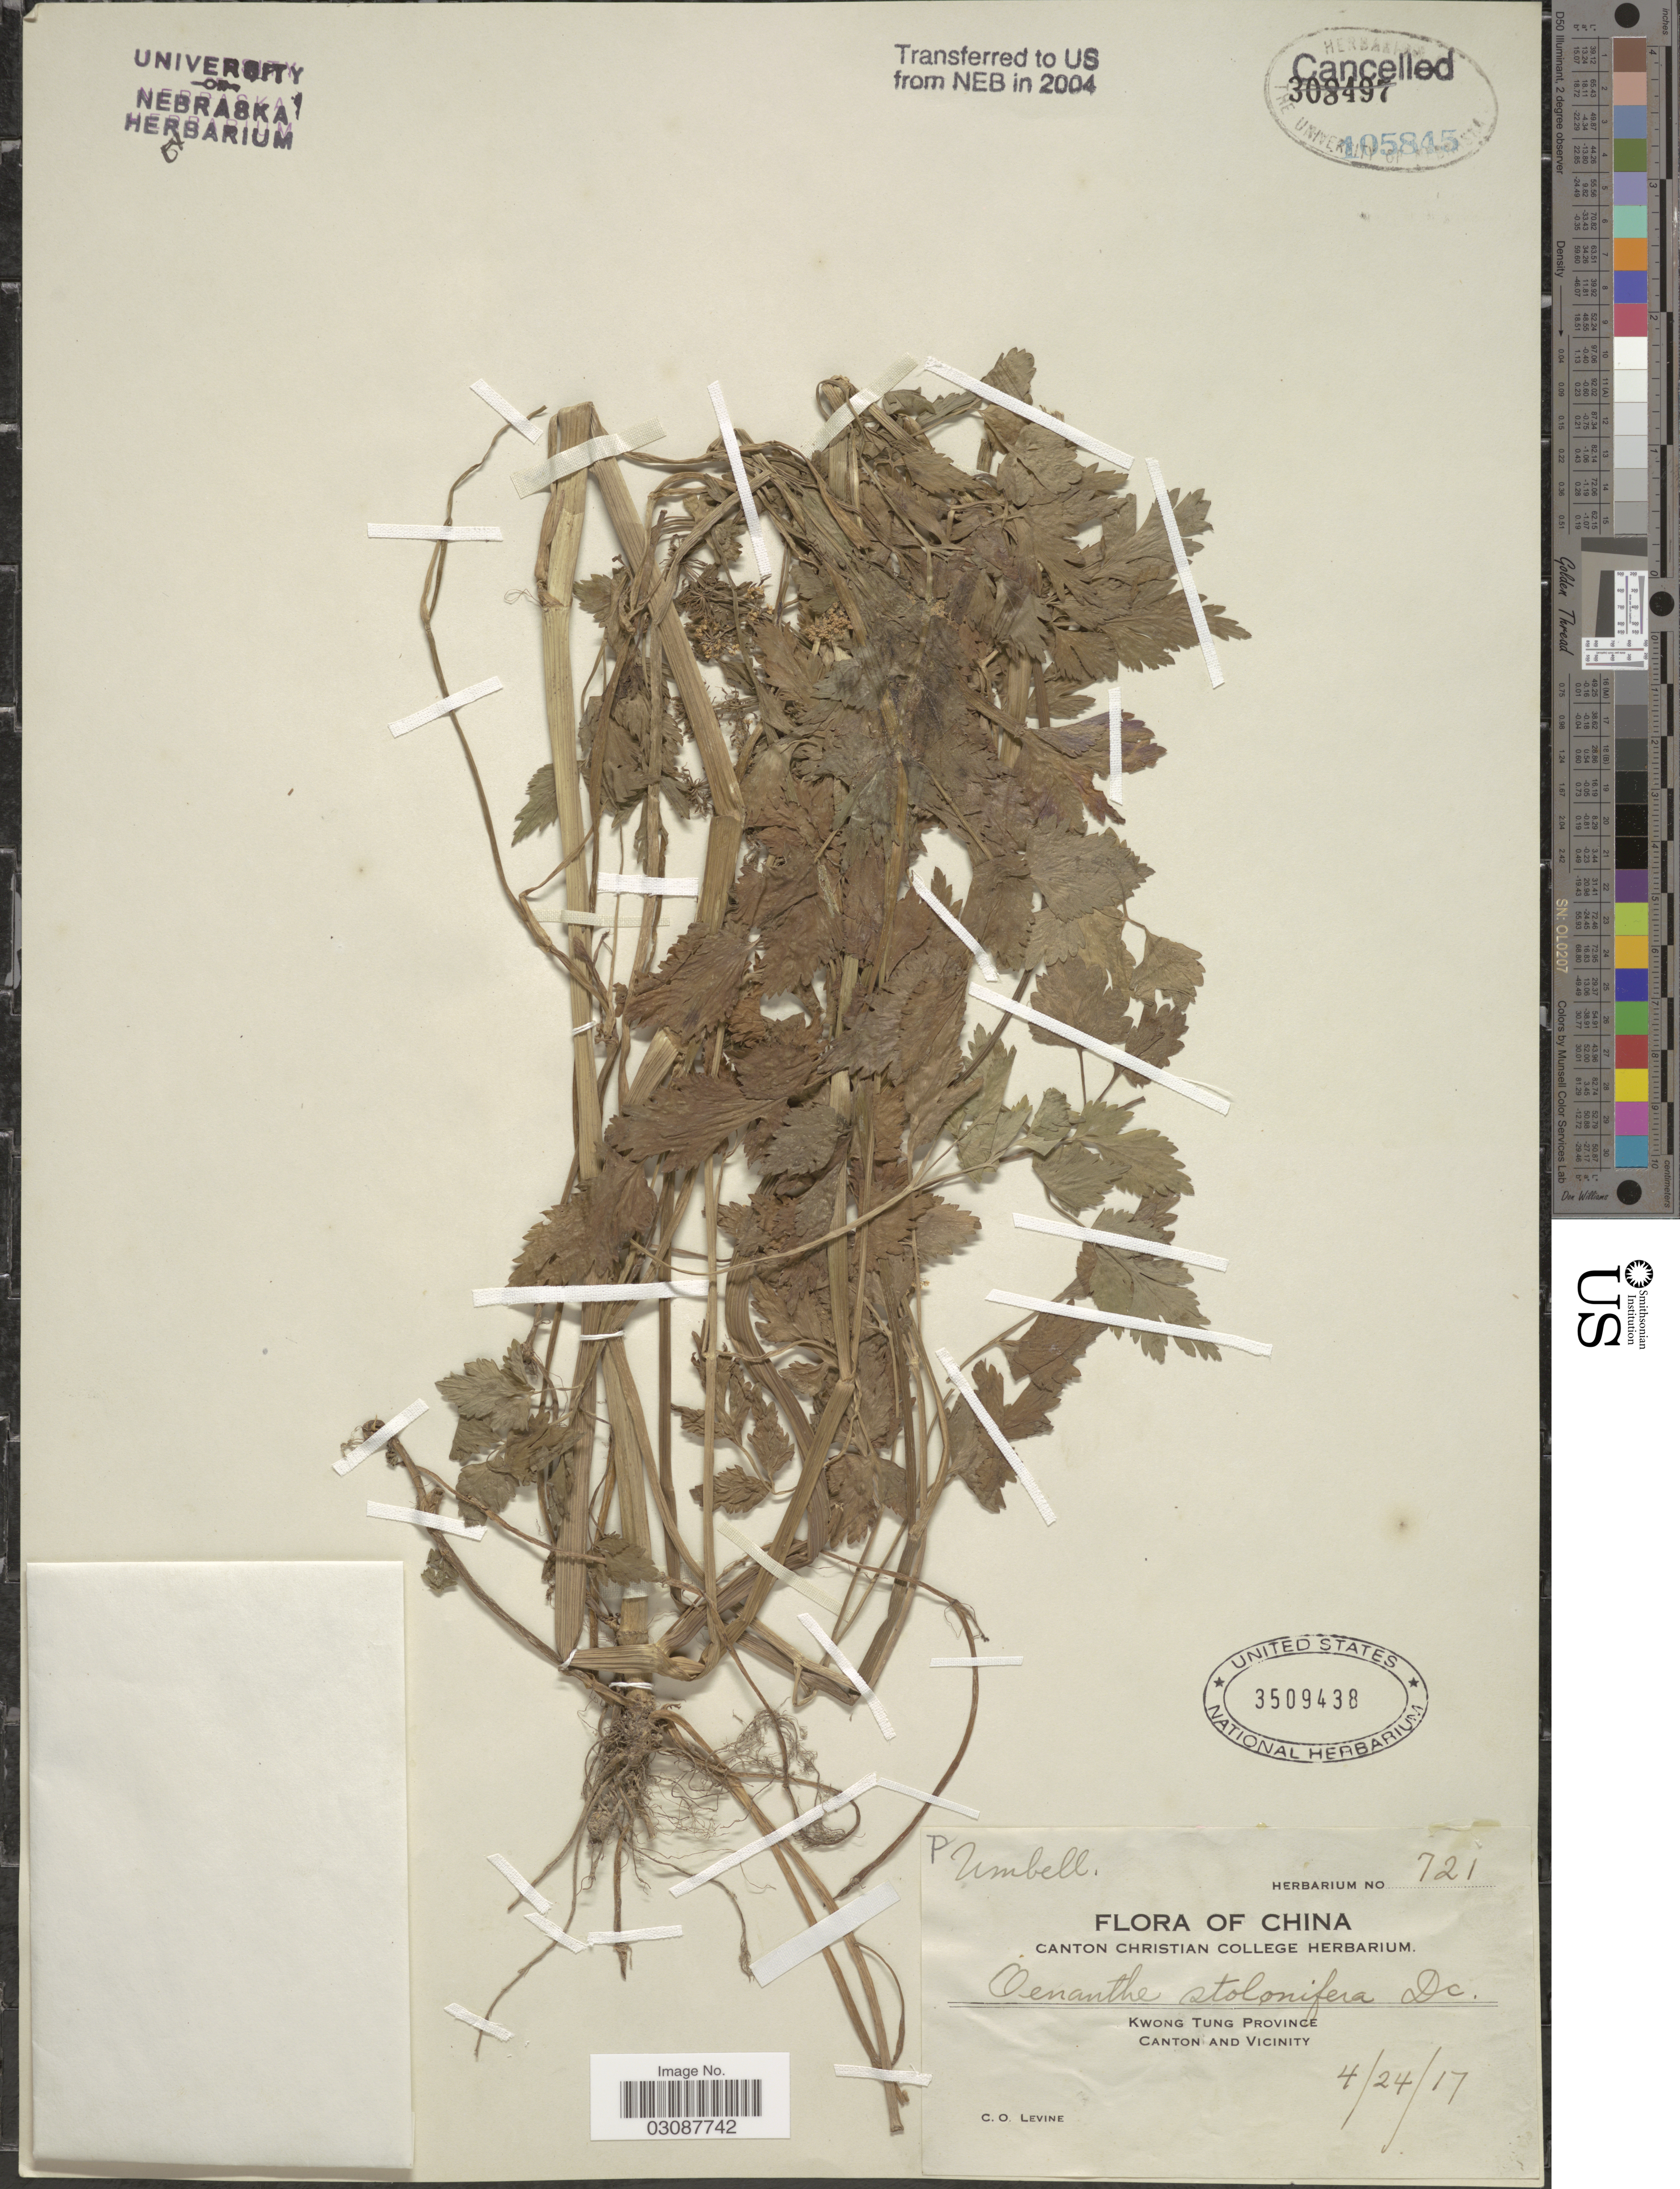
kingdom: Plantae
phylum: Tracheophyta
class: Magnoliopsida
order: Apiales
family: Apiaceae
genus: Oenanthe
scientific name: Oenanthe stolonifera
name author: Wall. ex DC.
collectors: C. O. Levine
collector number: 721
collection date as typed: Transcribed d/m/y: 24/4/17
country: China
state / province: Guangdong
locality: Kwong Tung Province, Canton and Vicinity.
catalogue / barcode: US 3509438